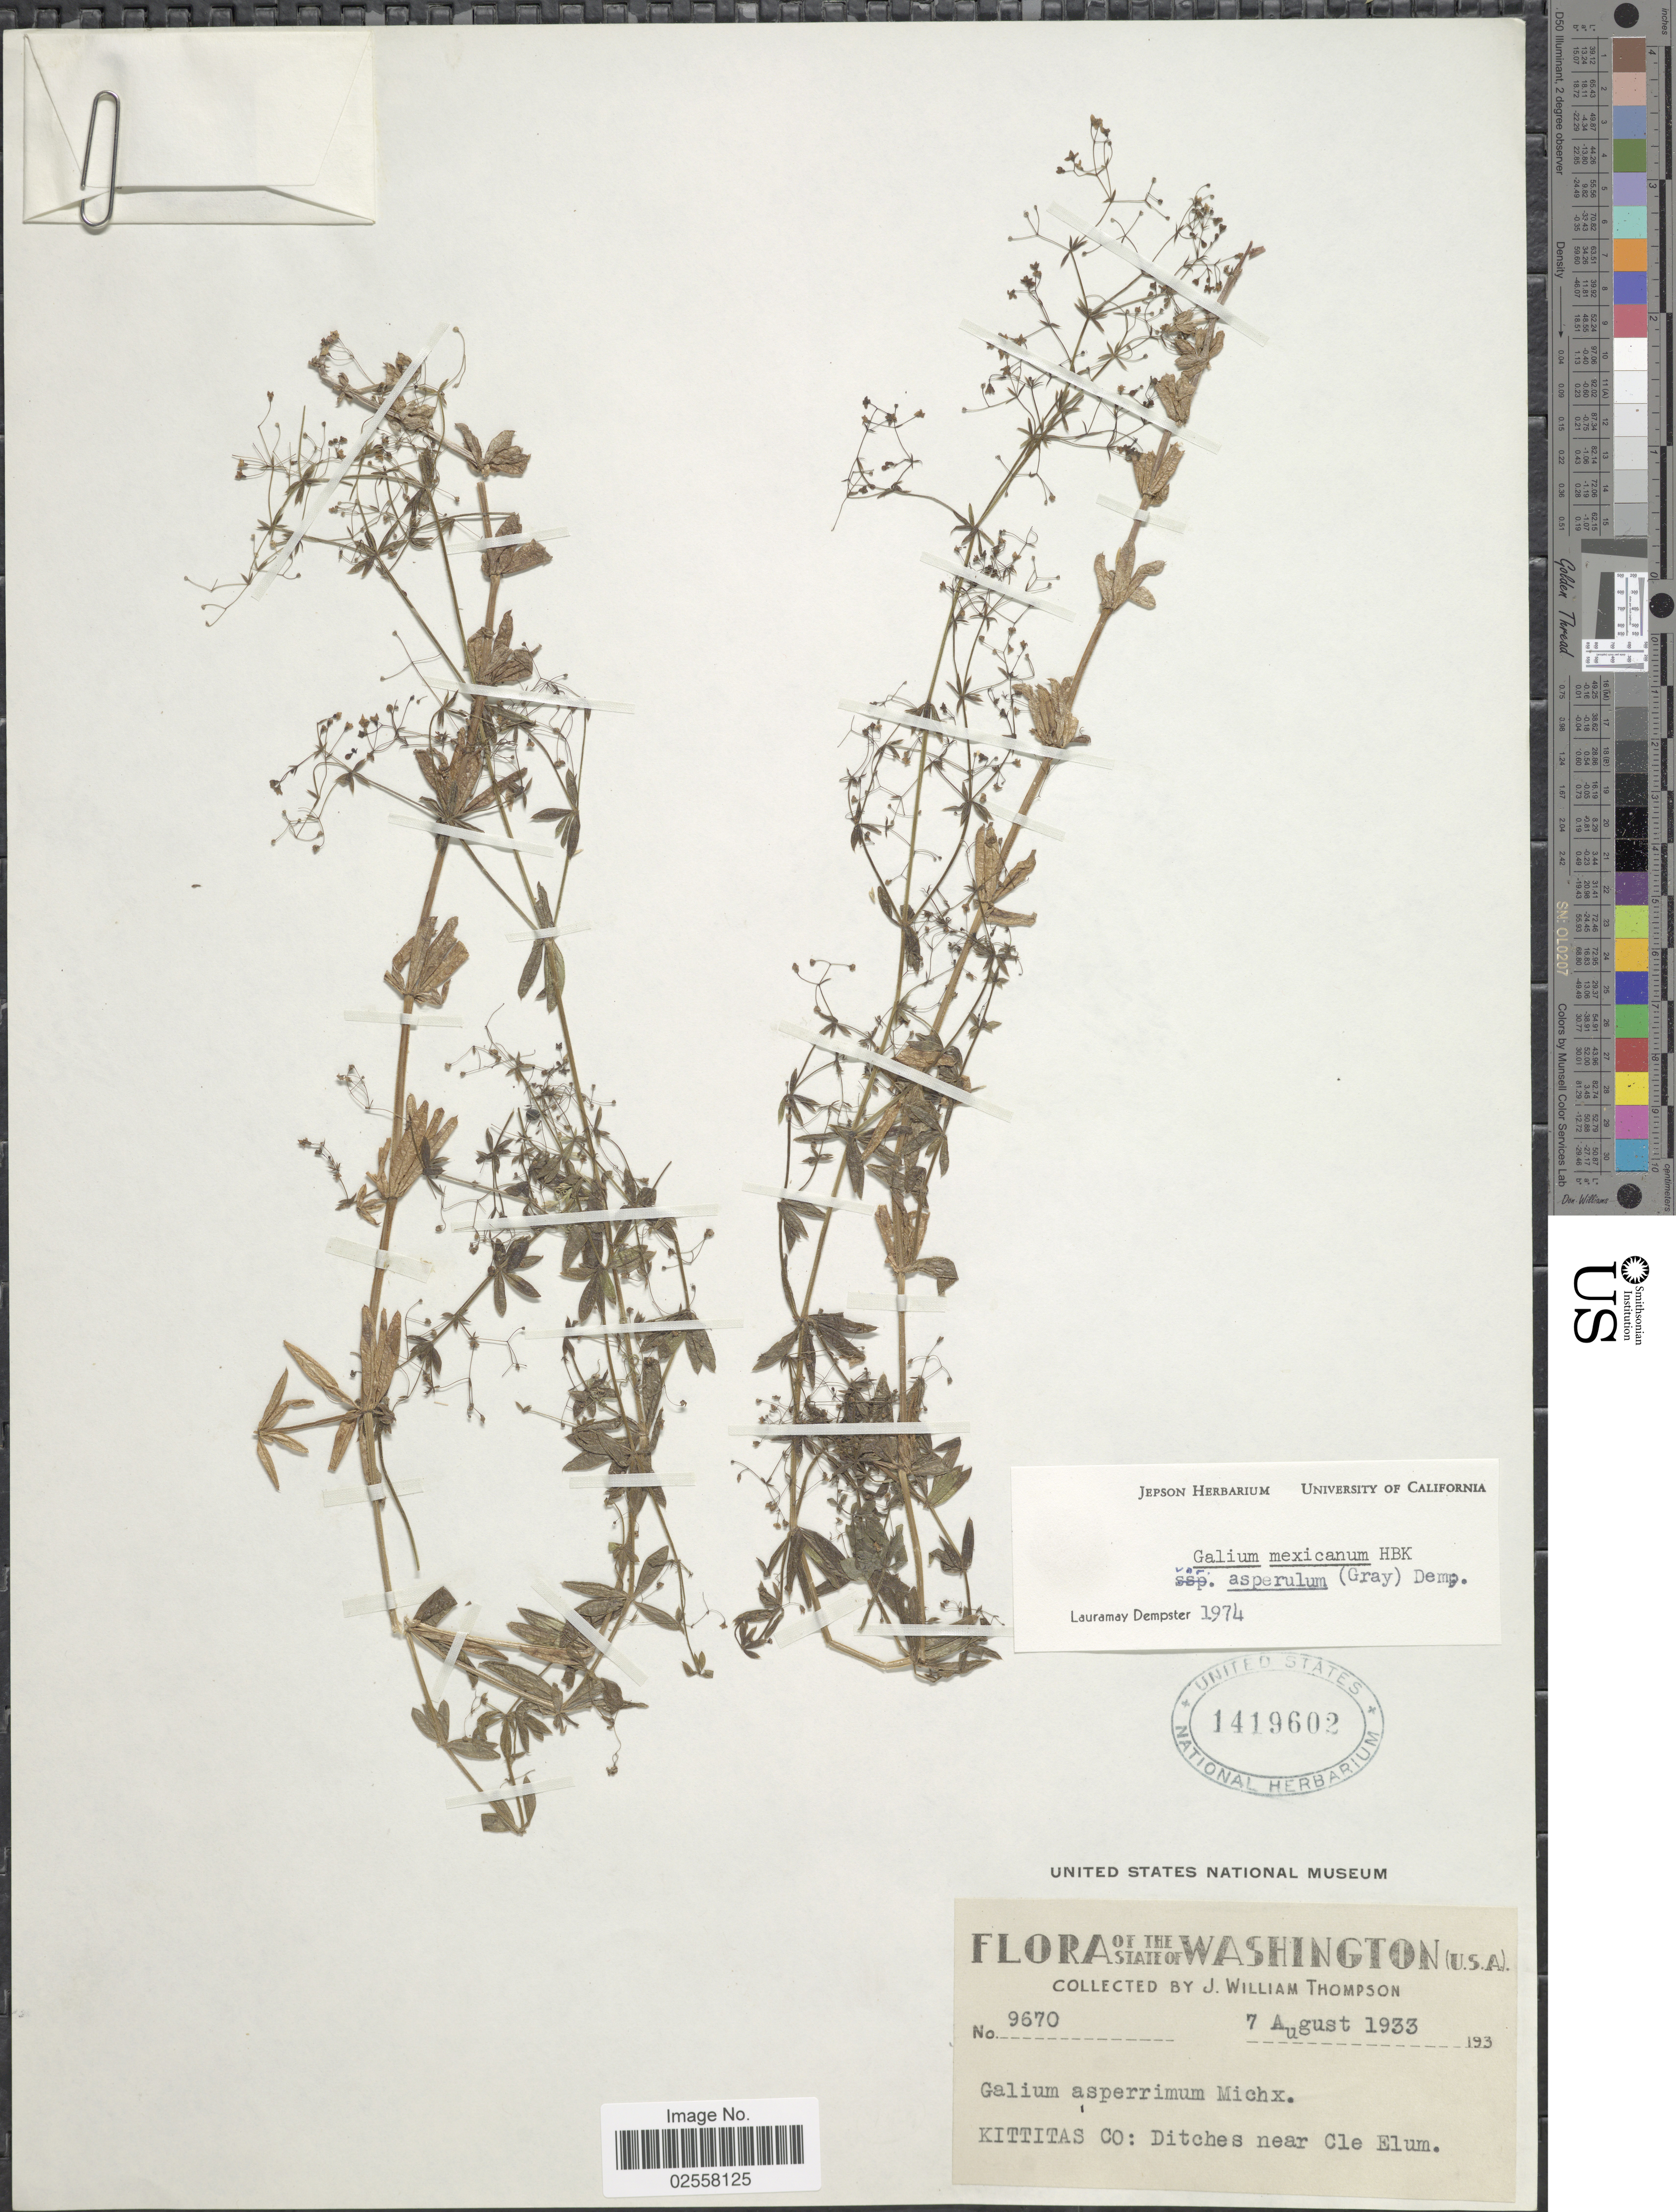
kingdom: Plantae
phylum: Tracheophyta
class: Magnoliopsida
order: Gentianales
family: Rubiaceae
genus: Galium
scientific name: Galium mexicanum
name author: Kunth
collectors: J. W. Thompson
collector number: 9670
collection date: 1933-08-07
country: United States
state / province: Washington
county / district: Kittitas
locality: Kittitas Co: Ditches near Cle Elum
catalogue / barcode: US 1419602